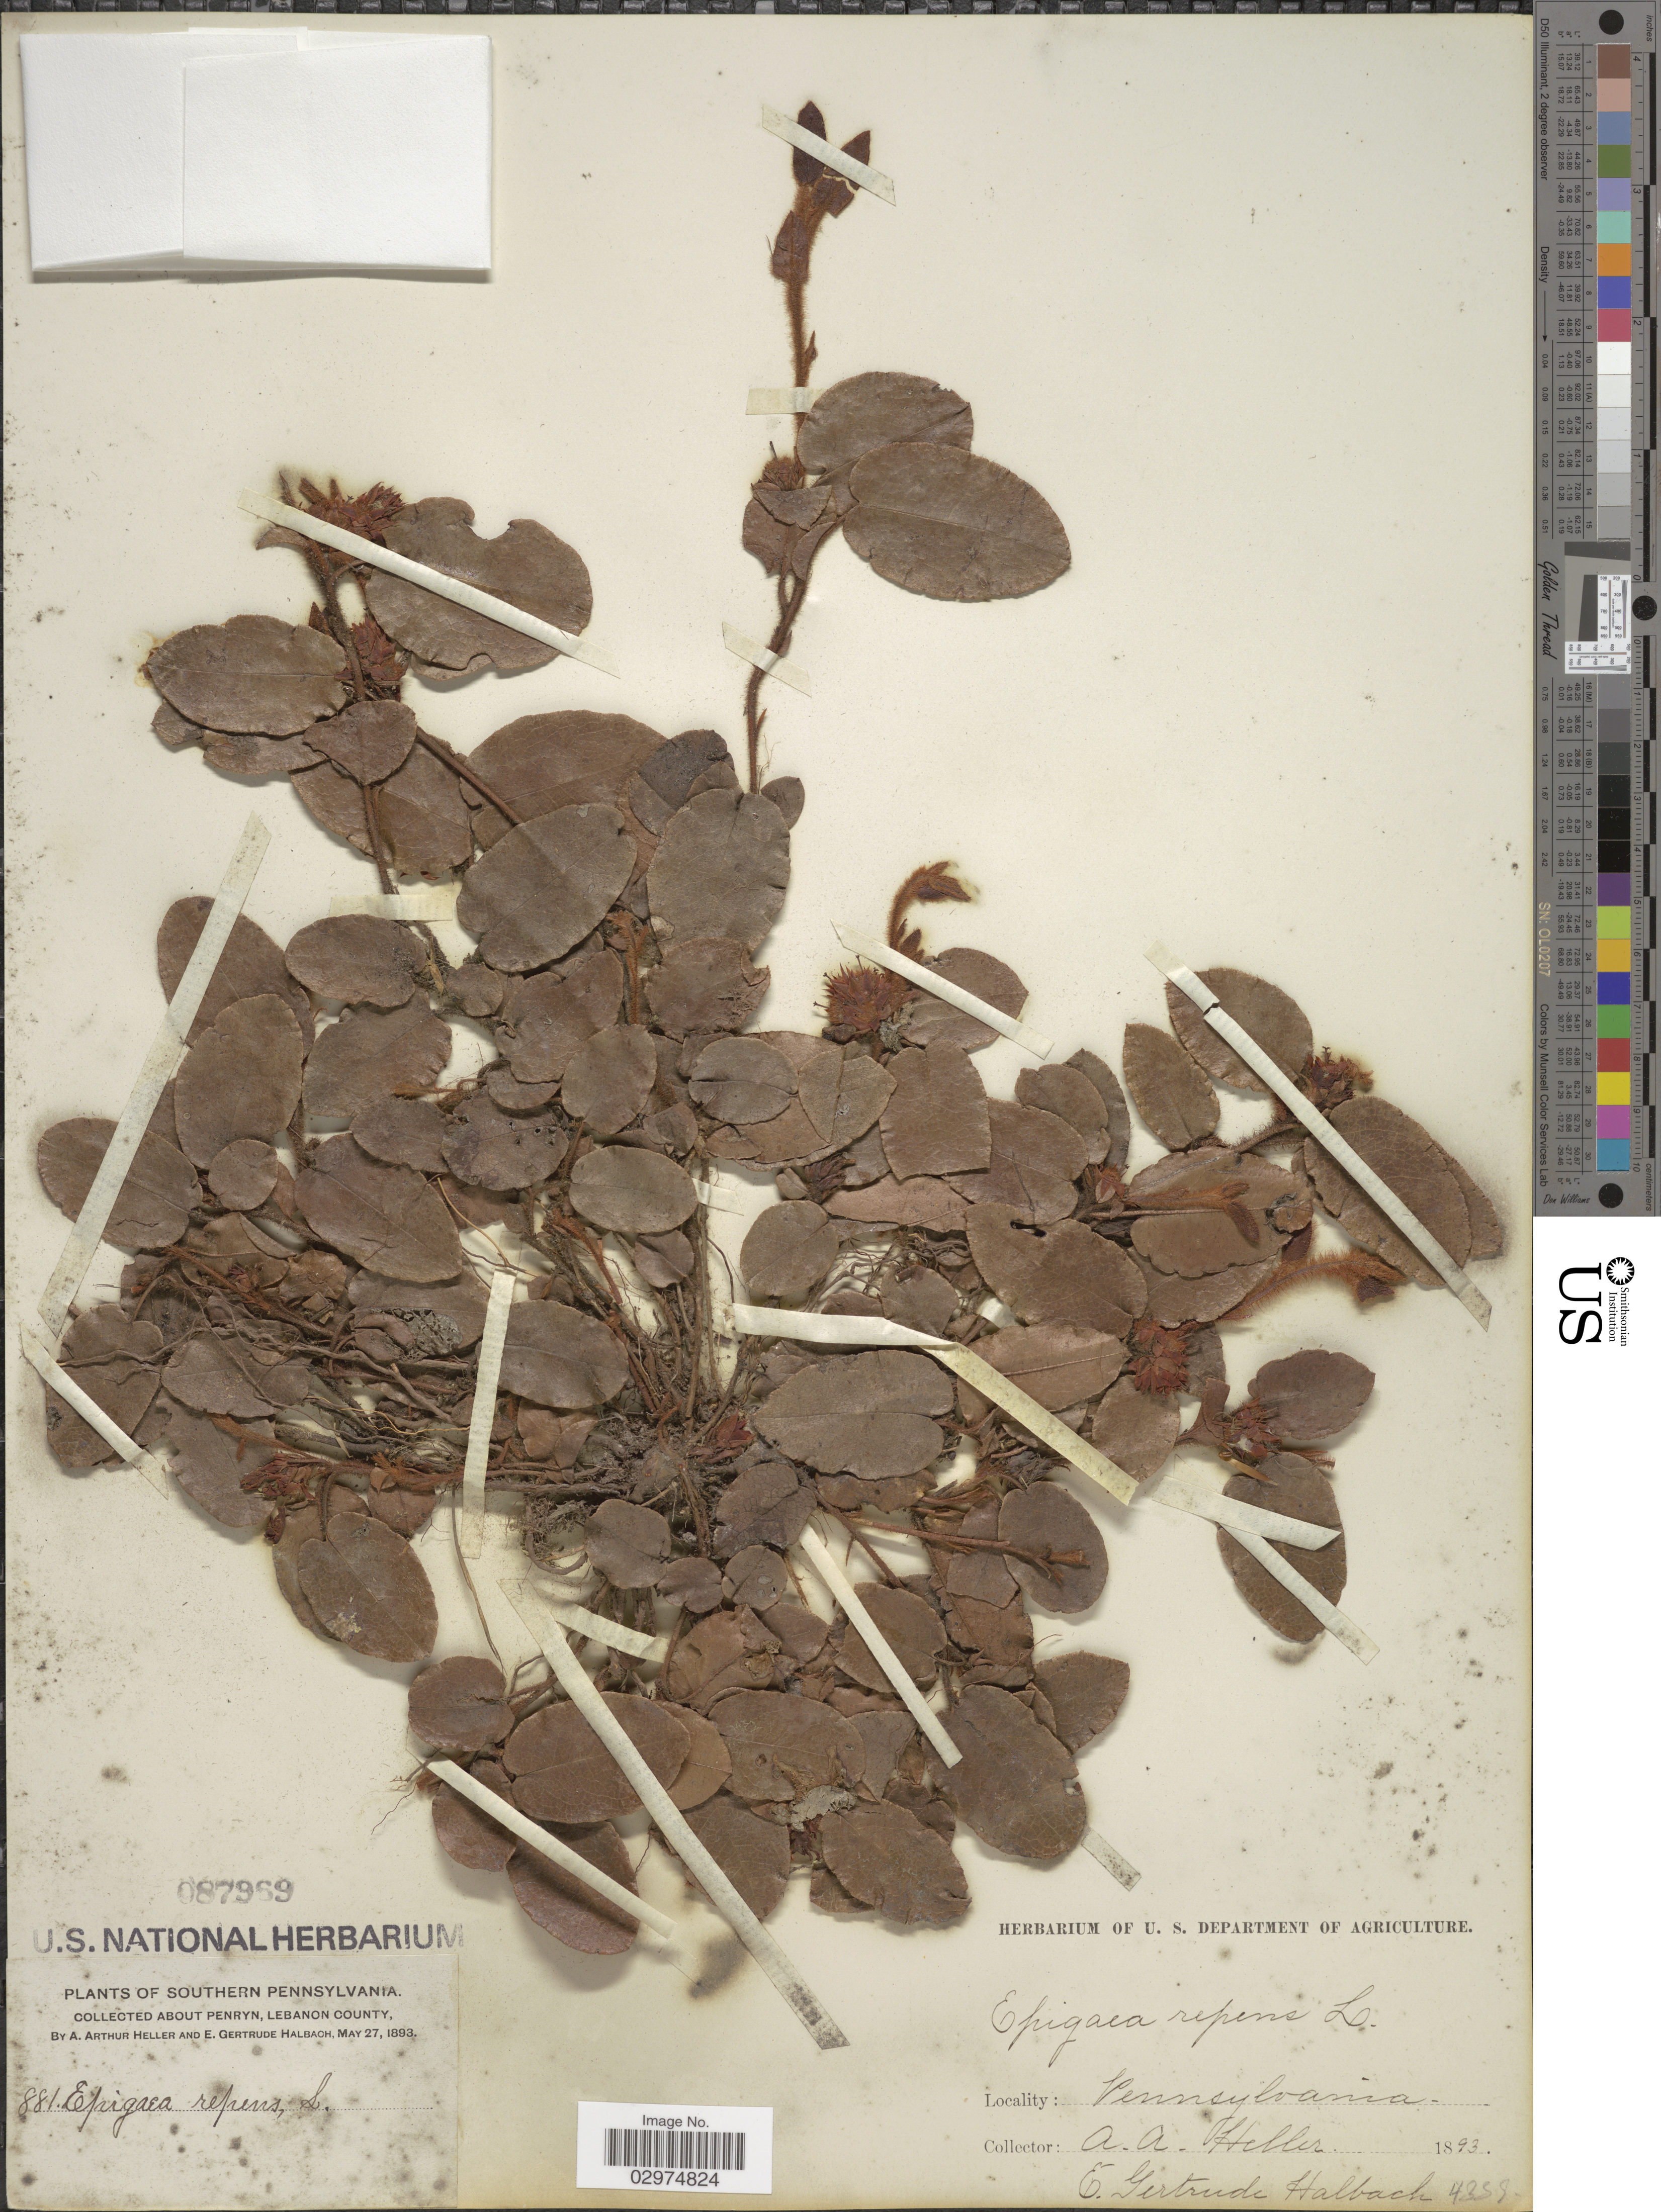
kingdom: Plantae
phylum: Tracheophyta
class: Magnoliopsida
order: Ericales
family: Ericaceae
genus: Epigaea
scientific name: Epigaea repens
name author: L.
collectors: A. A. Heller & E. G. Halbach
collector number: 881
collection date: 1893-05-27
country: United States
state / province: Pennsylvania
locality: Southern Pennsylvania, About Penryn, Lebanon County.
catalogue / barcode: US 87969